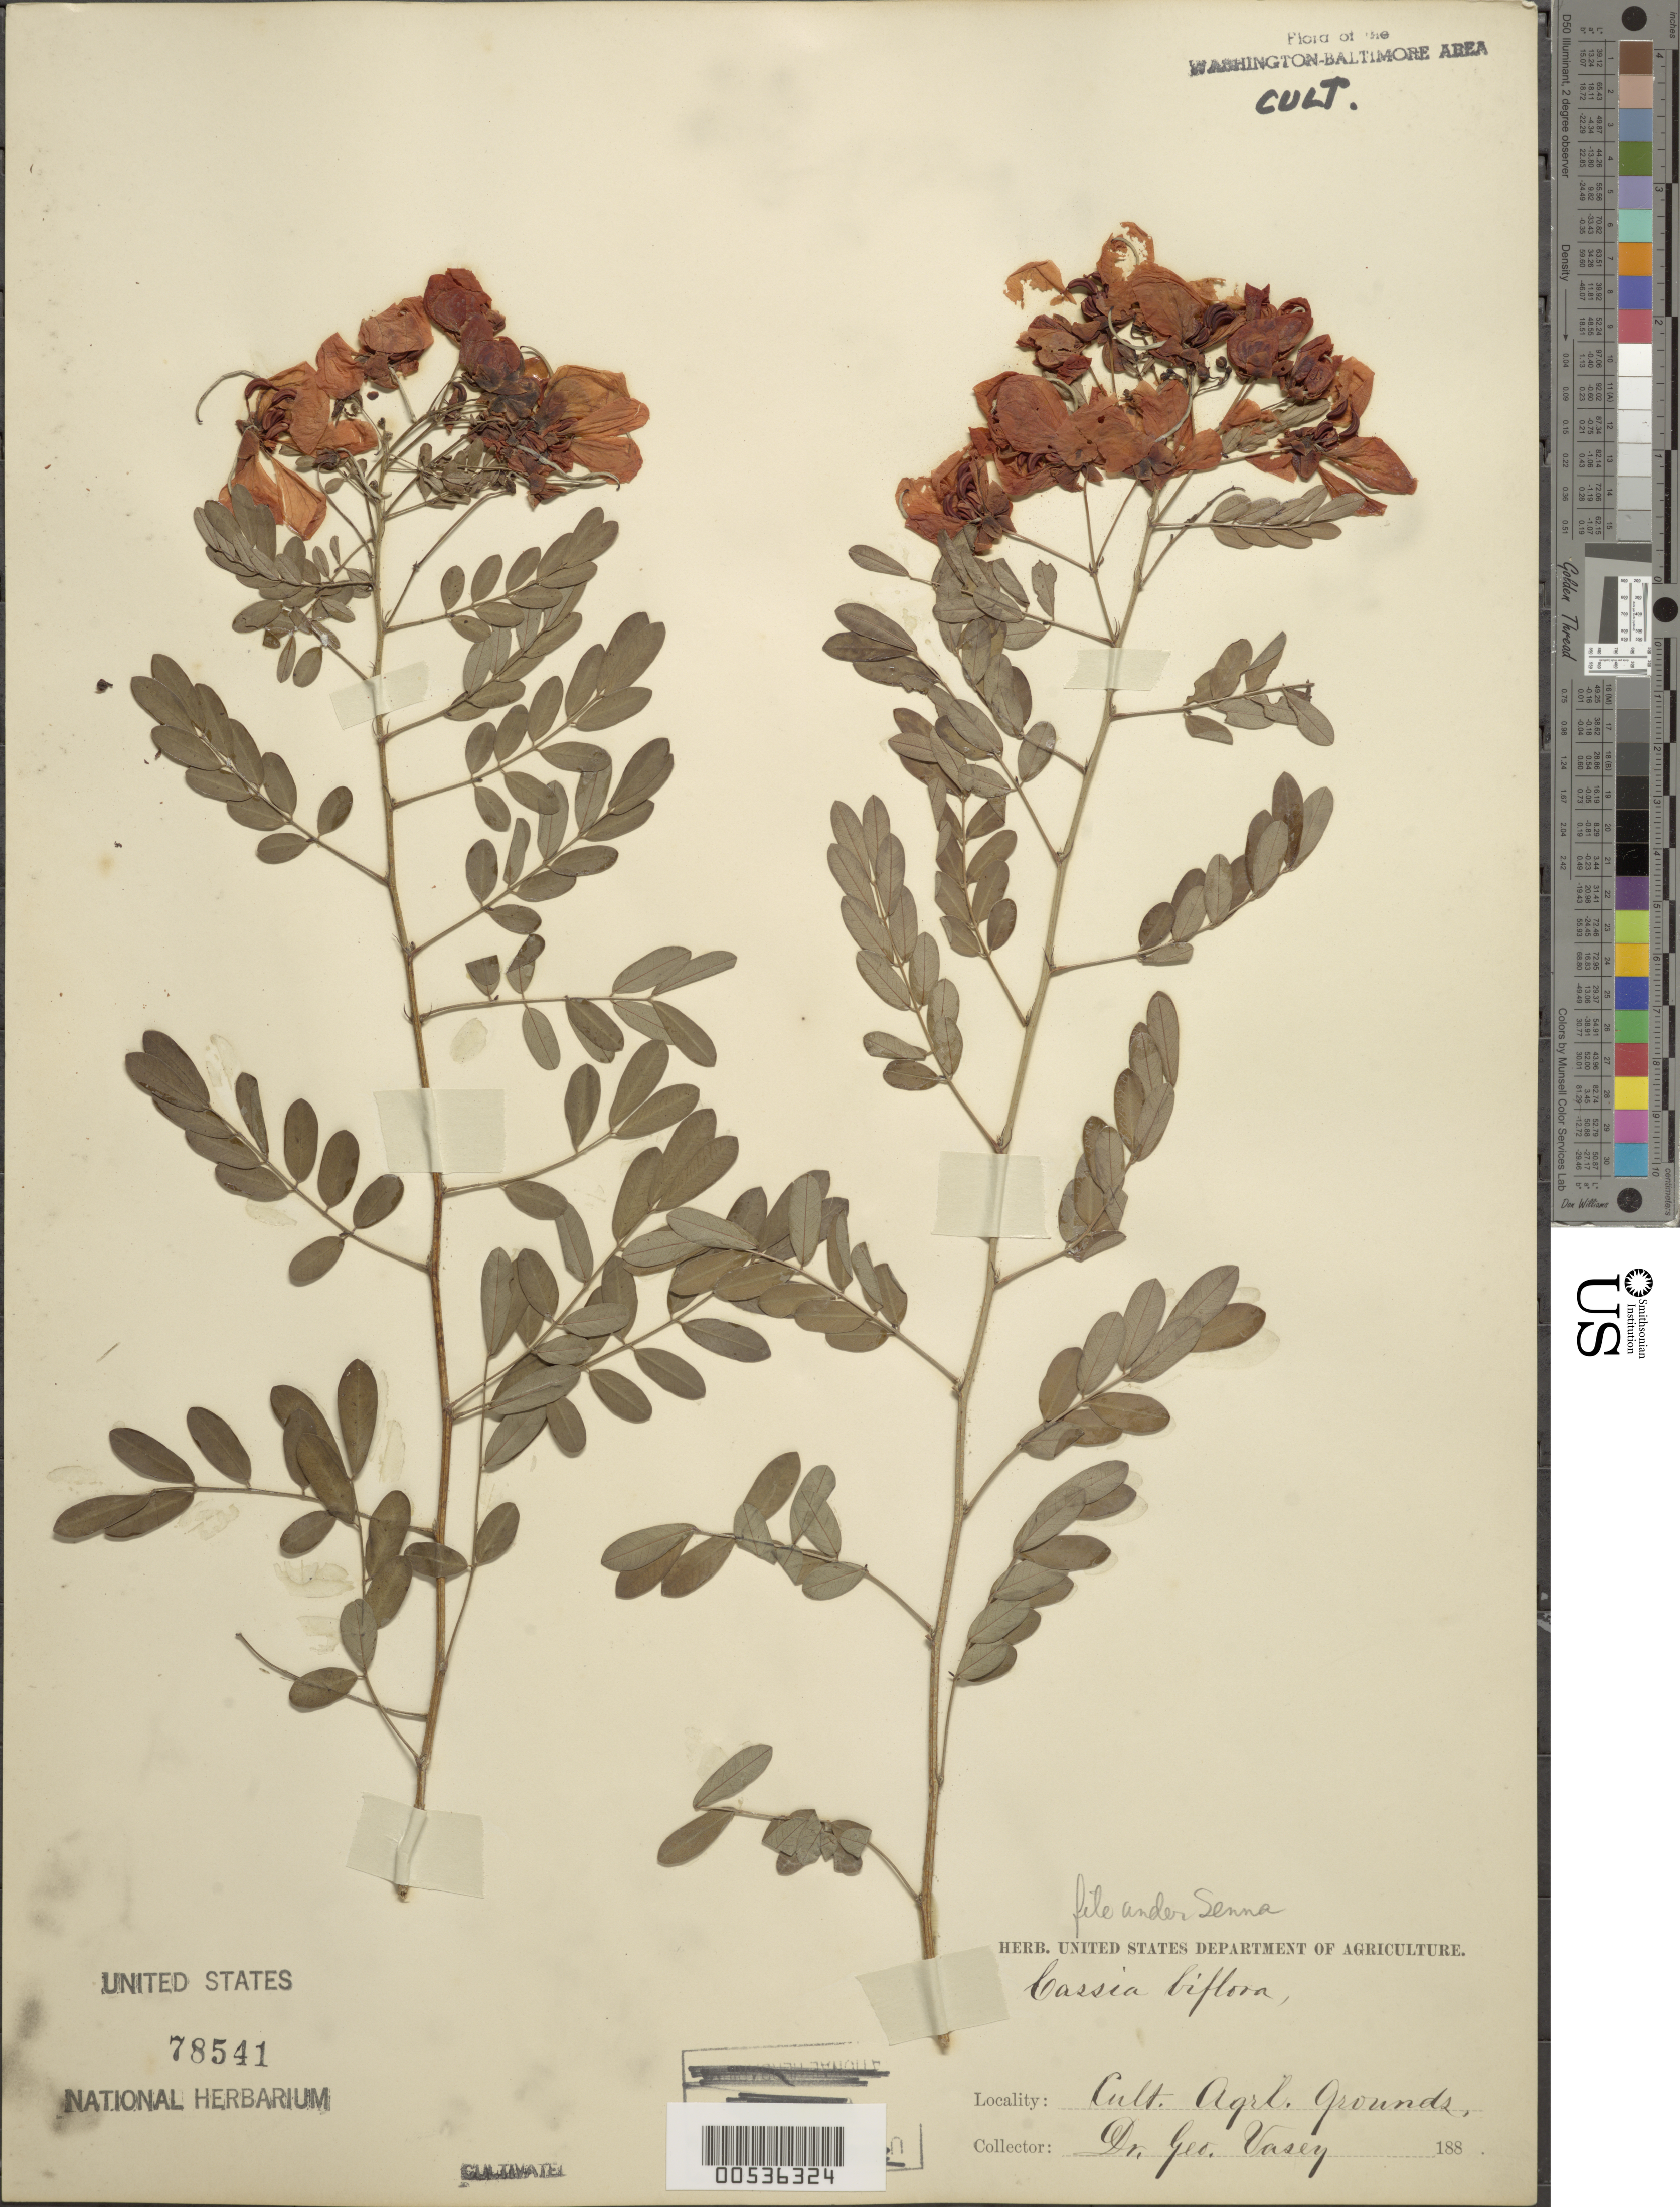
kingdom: Plantae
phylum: Tracheophyta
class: Magnoliopsida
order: Fabales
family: Fabaceae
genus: Senna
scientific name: Senna pallida var. pallida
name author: (Vahl) H.S. Irwin & Barneby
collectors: G. Vasey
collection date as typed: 188-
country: United States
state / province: District of Columbia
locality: Agricultural grounds, Washington DC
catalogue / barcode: US 78541